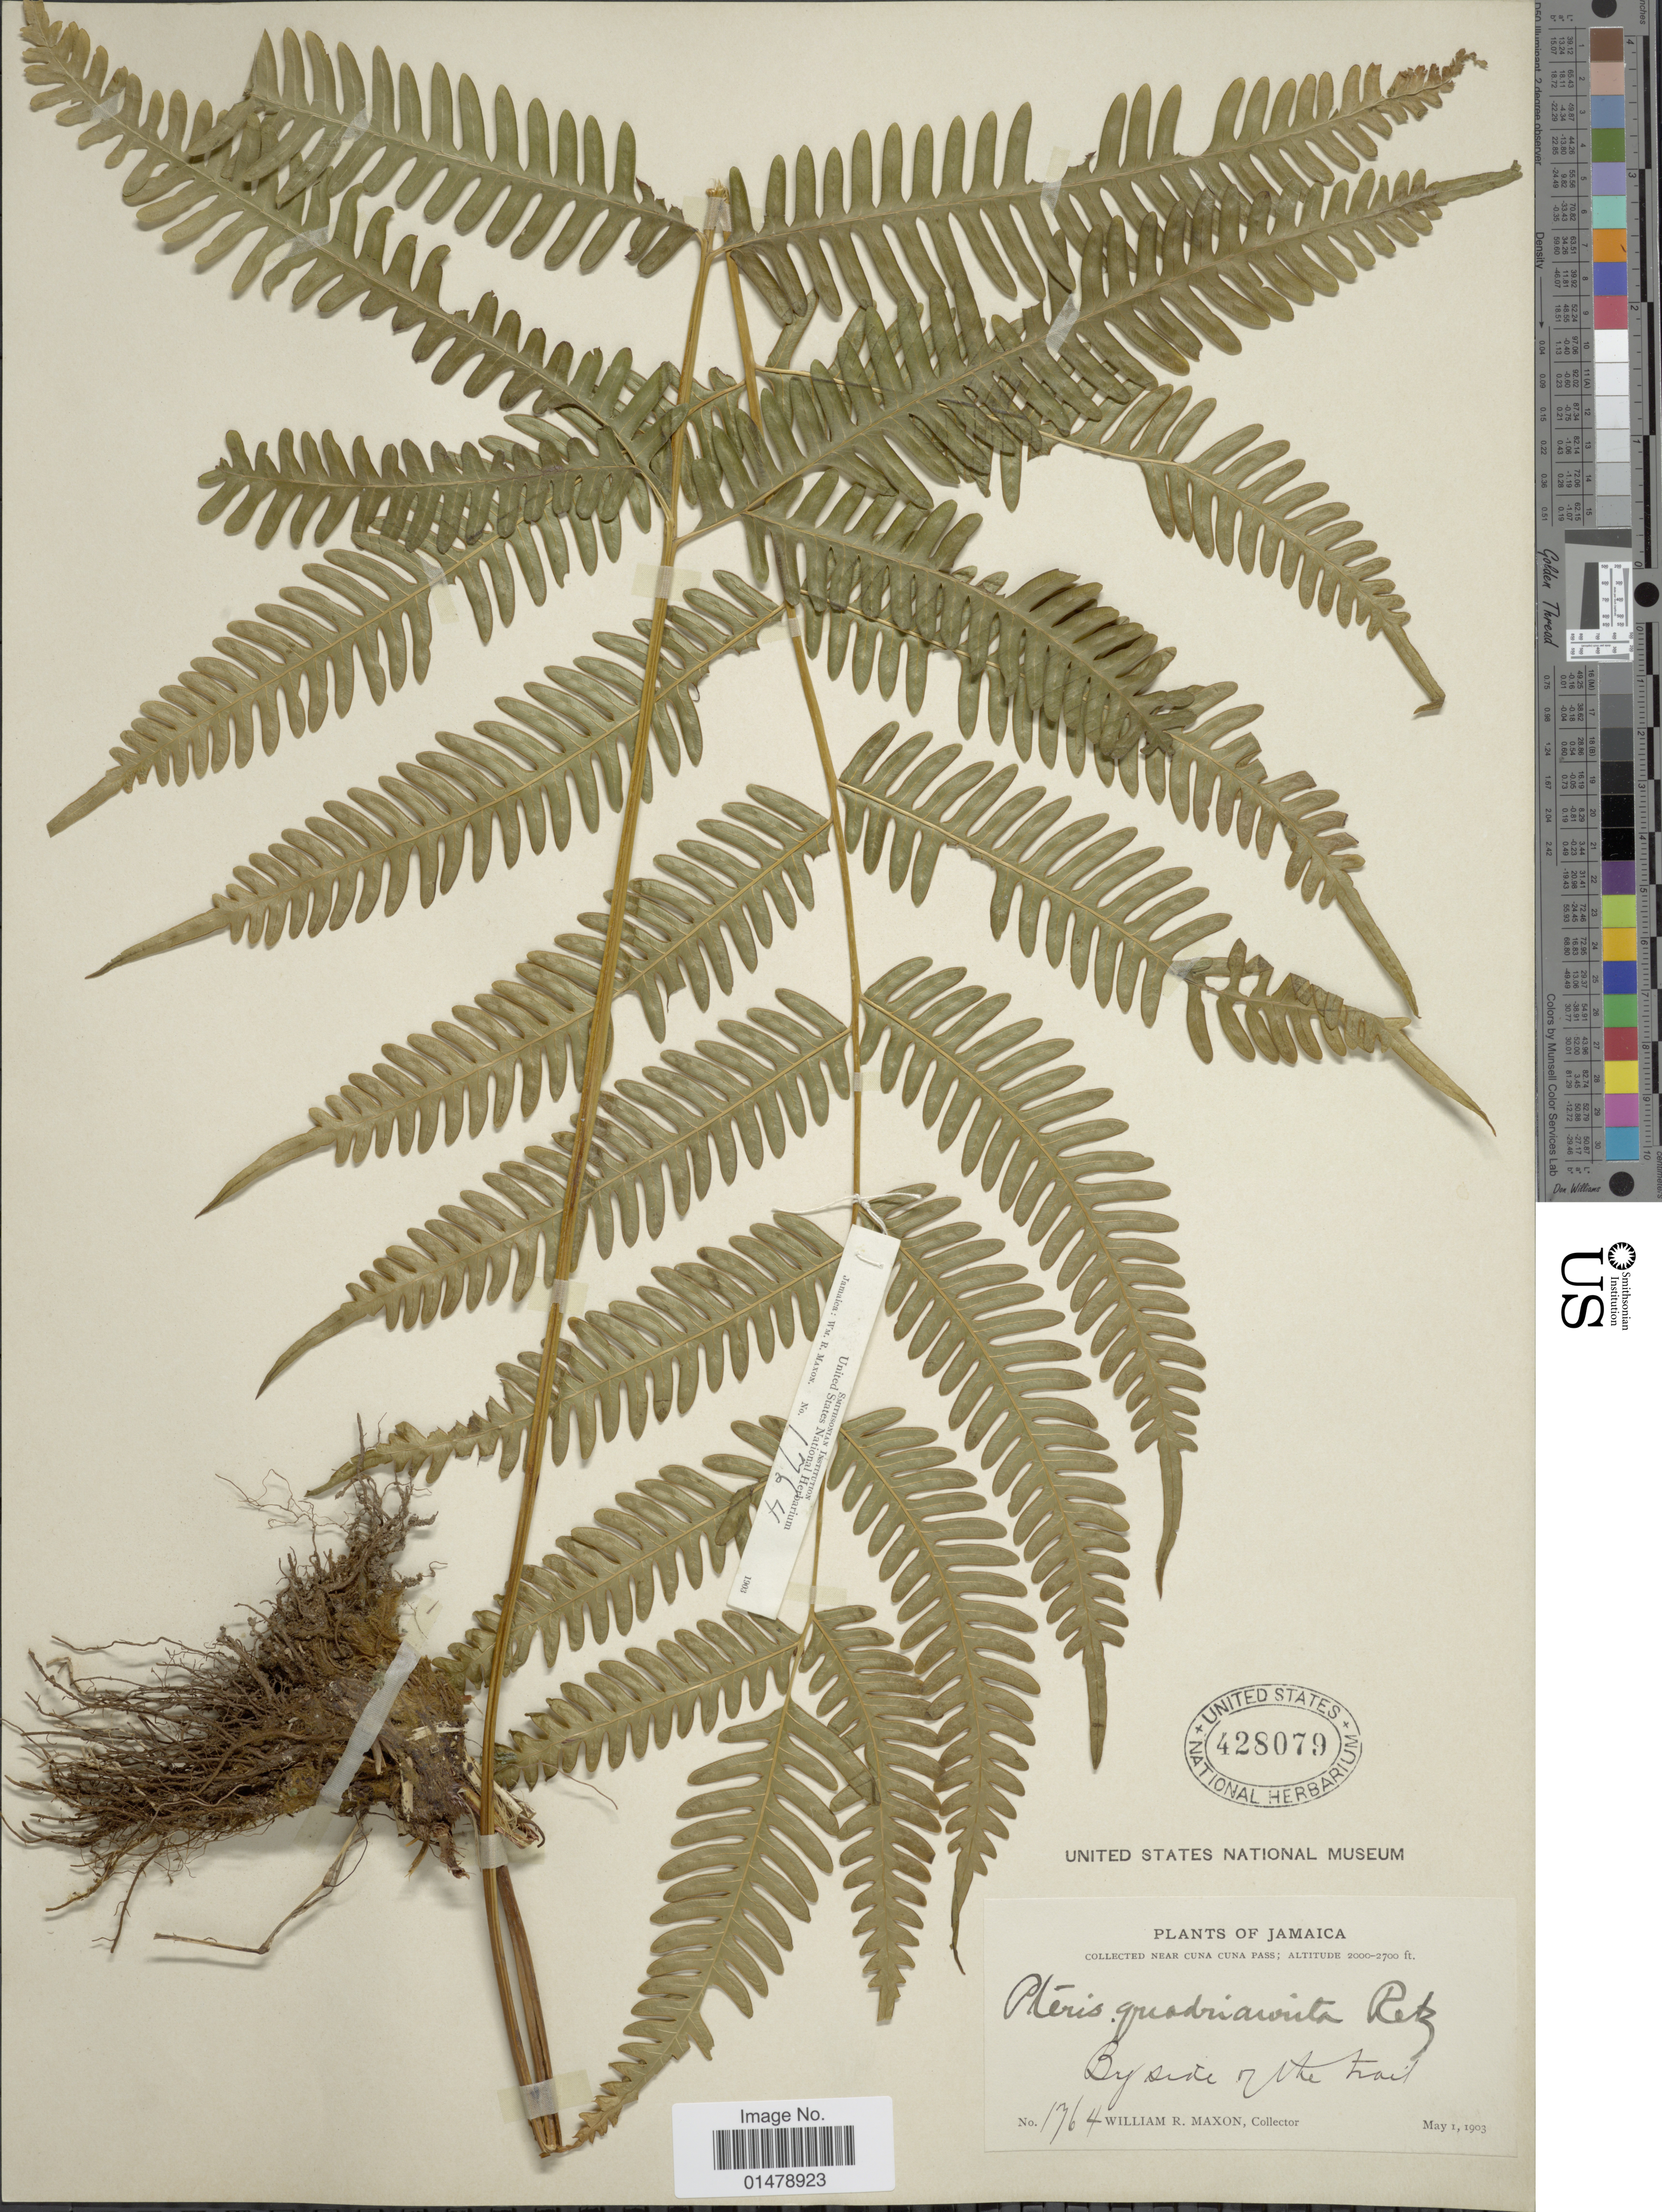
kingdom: Plantae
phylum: Tracheophyta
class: Polypodiopsida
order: Polypodiales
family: Pteridaceae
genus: Pteris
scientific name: Pteris quadriaurita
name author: Retz.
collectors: W. R. Maxon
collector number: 1764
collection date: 1903-05-01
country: Jamaica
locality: Near Cuna Cuna Pass. By side of the trail.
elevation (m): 610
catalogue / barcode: US 428079